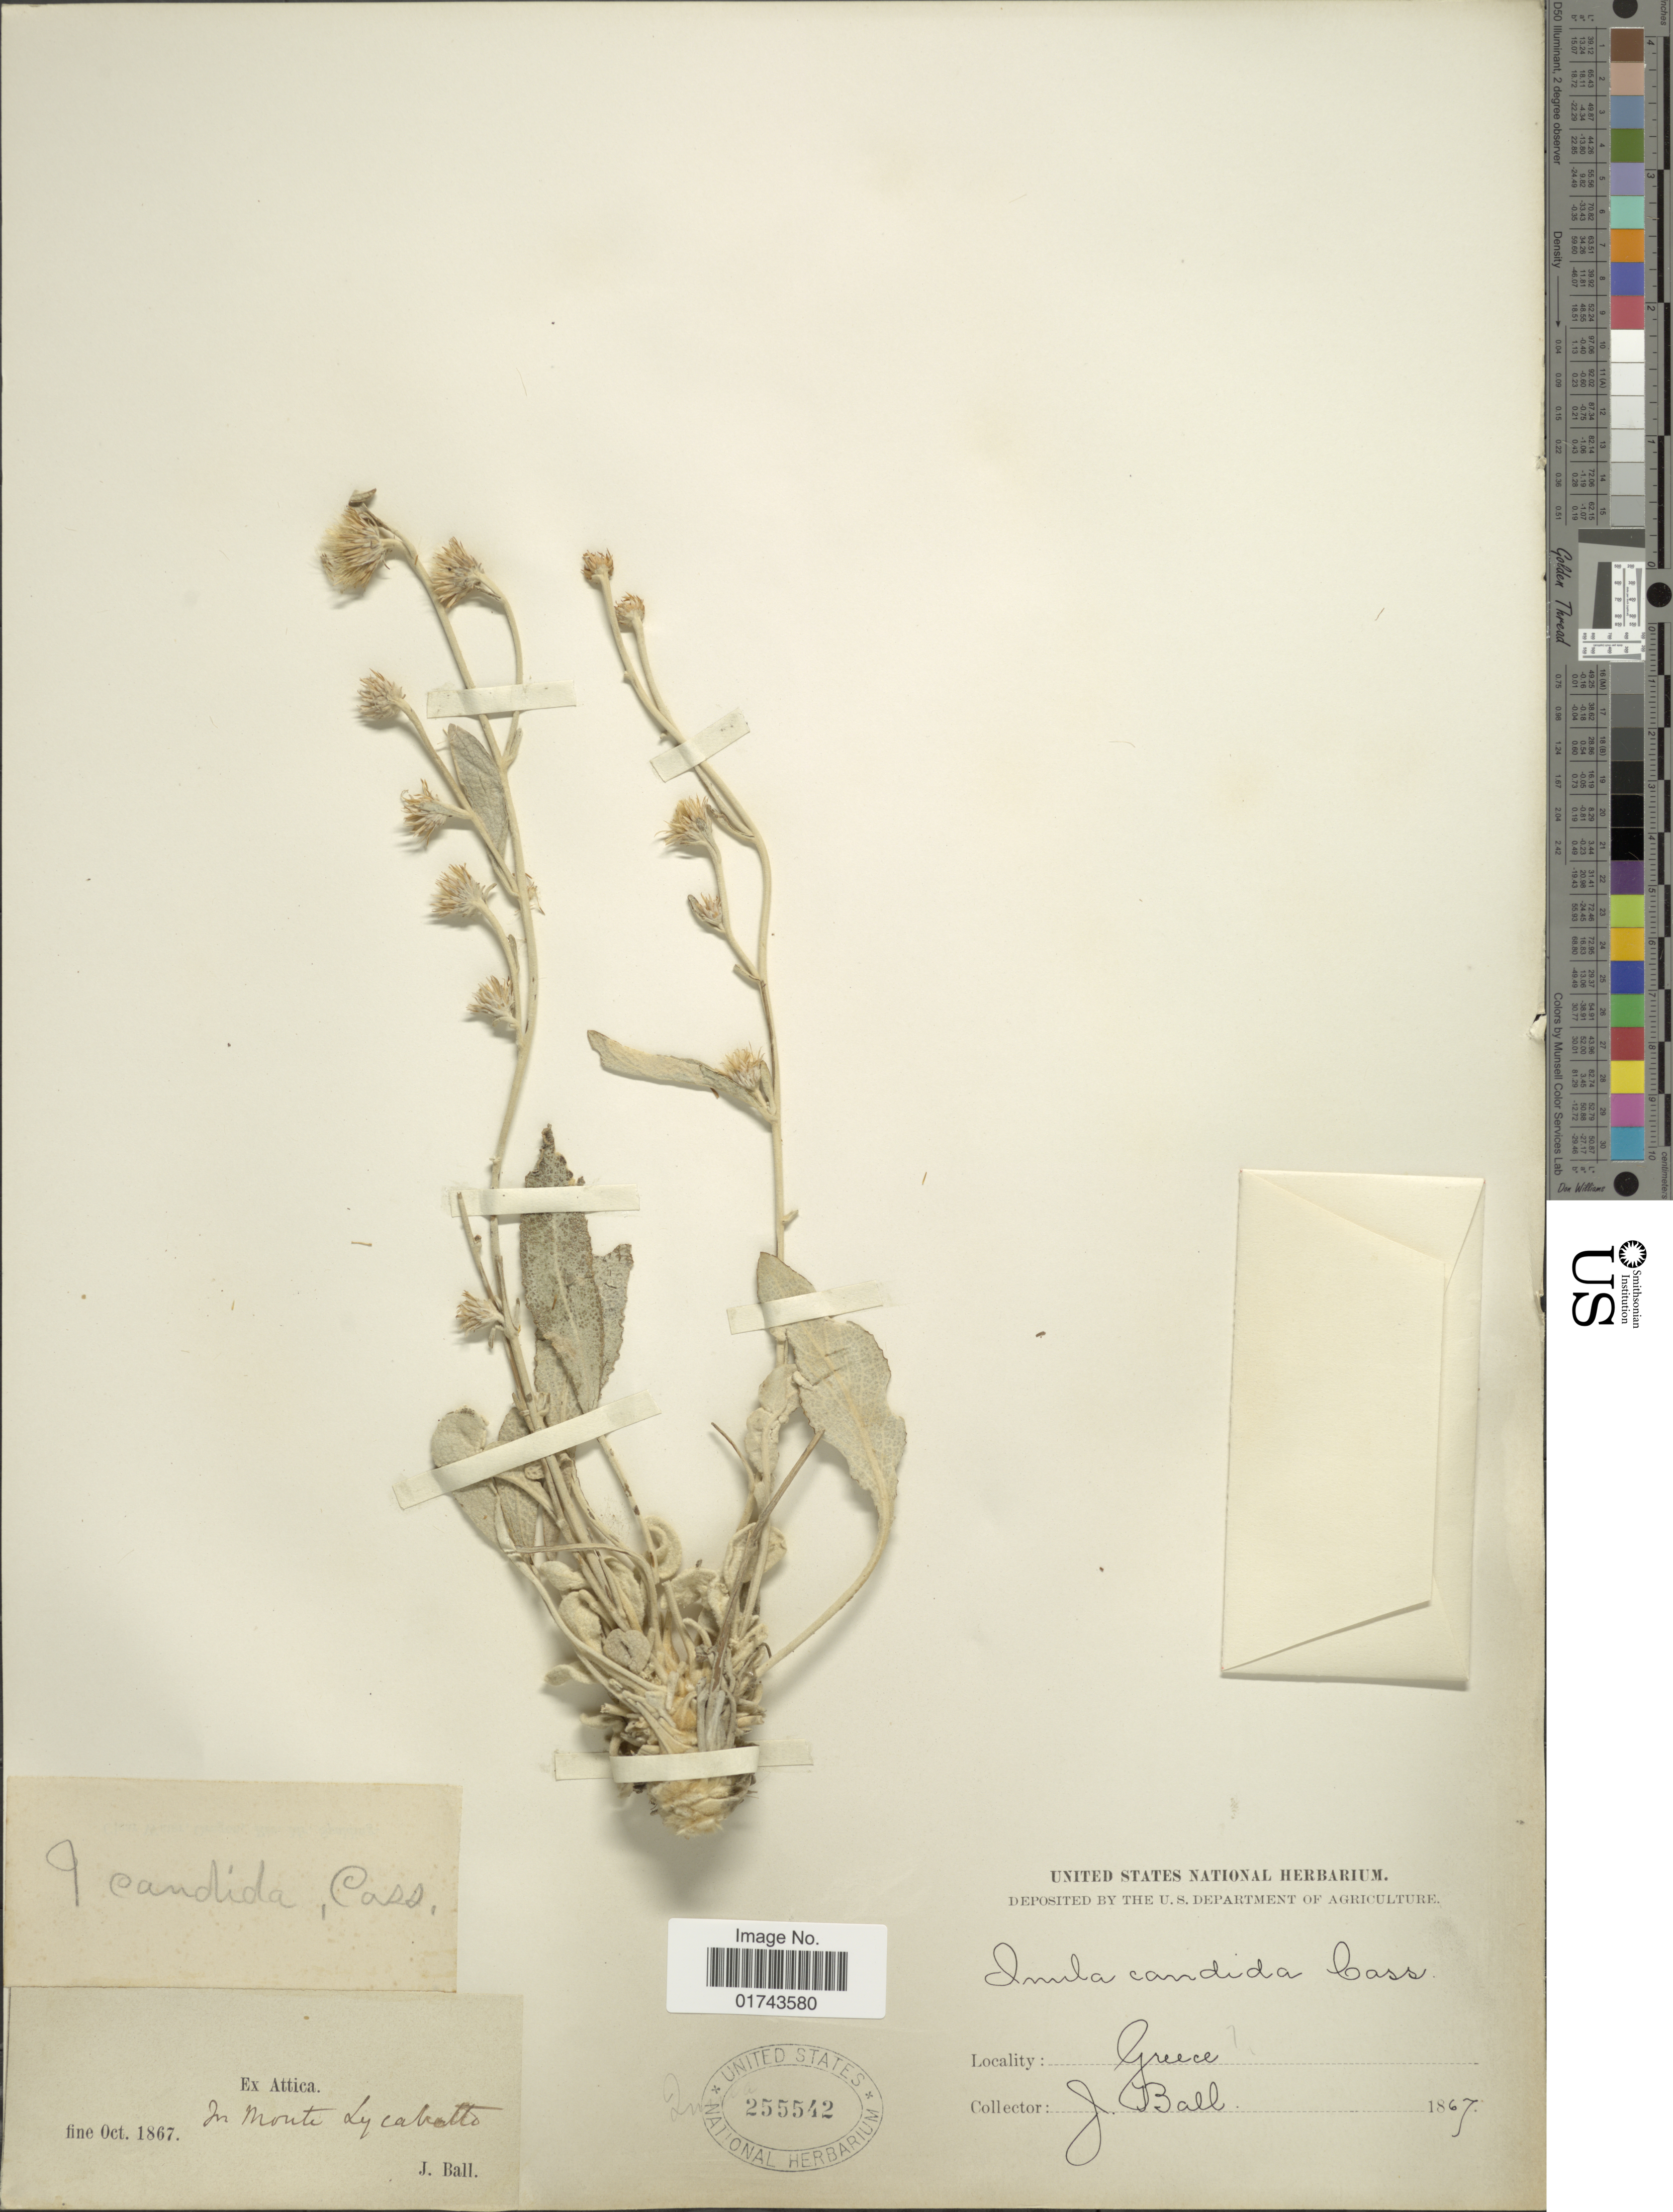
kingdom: Plantae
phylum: Tracheophyta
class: Magnoliopsida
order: Asterales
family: Asteraceae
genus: Inula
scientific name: Inula candida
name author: (L.) Cass.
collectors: J. Ball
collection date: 1867-10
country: Greece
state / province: Attica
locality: In Monte Lycabettus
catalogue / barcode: US 255542